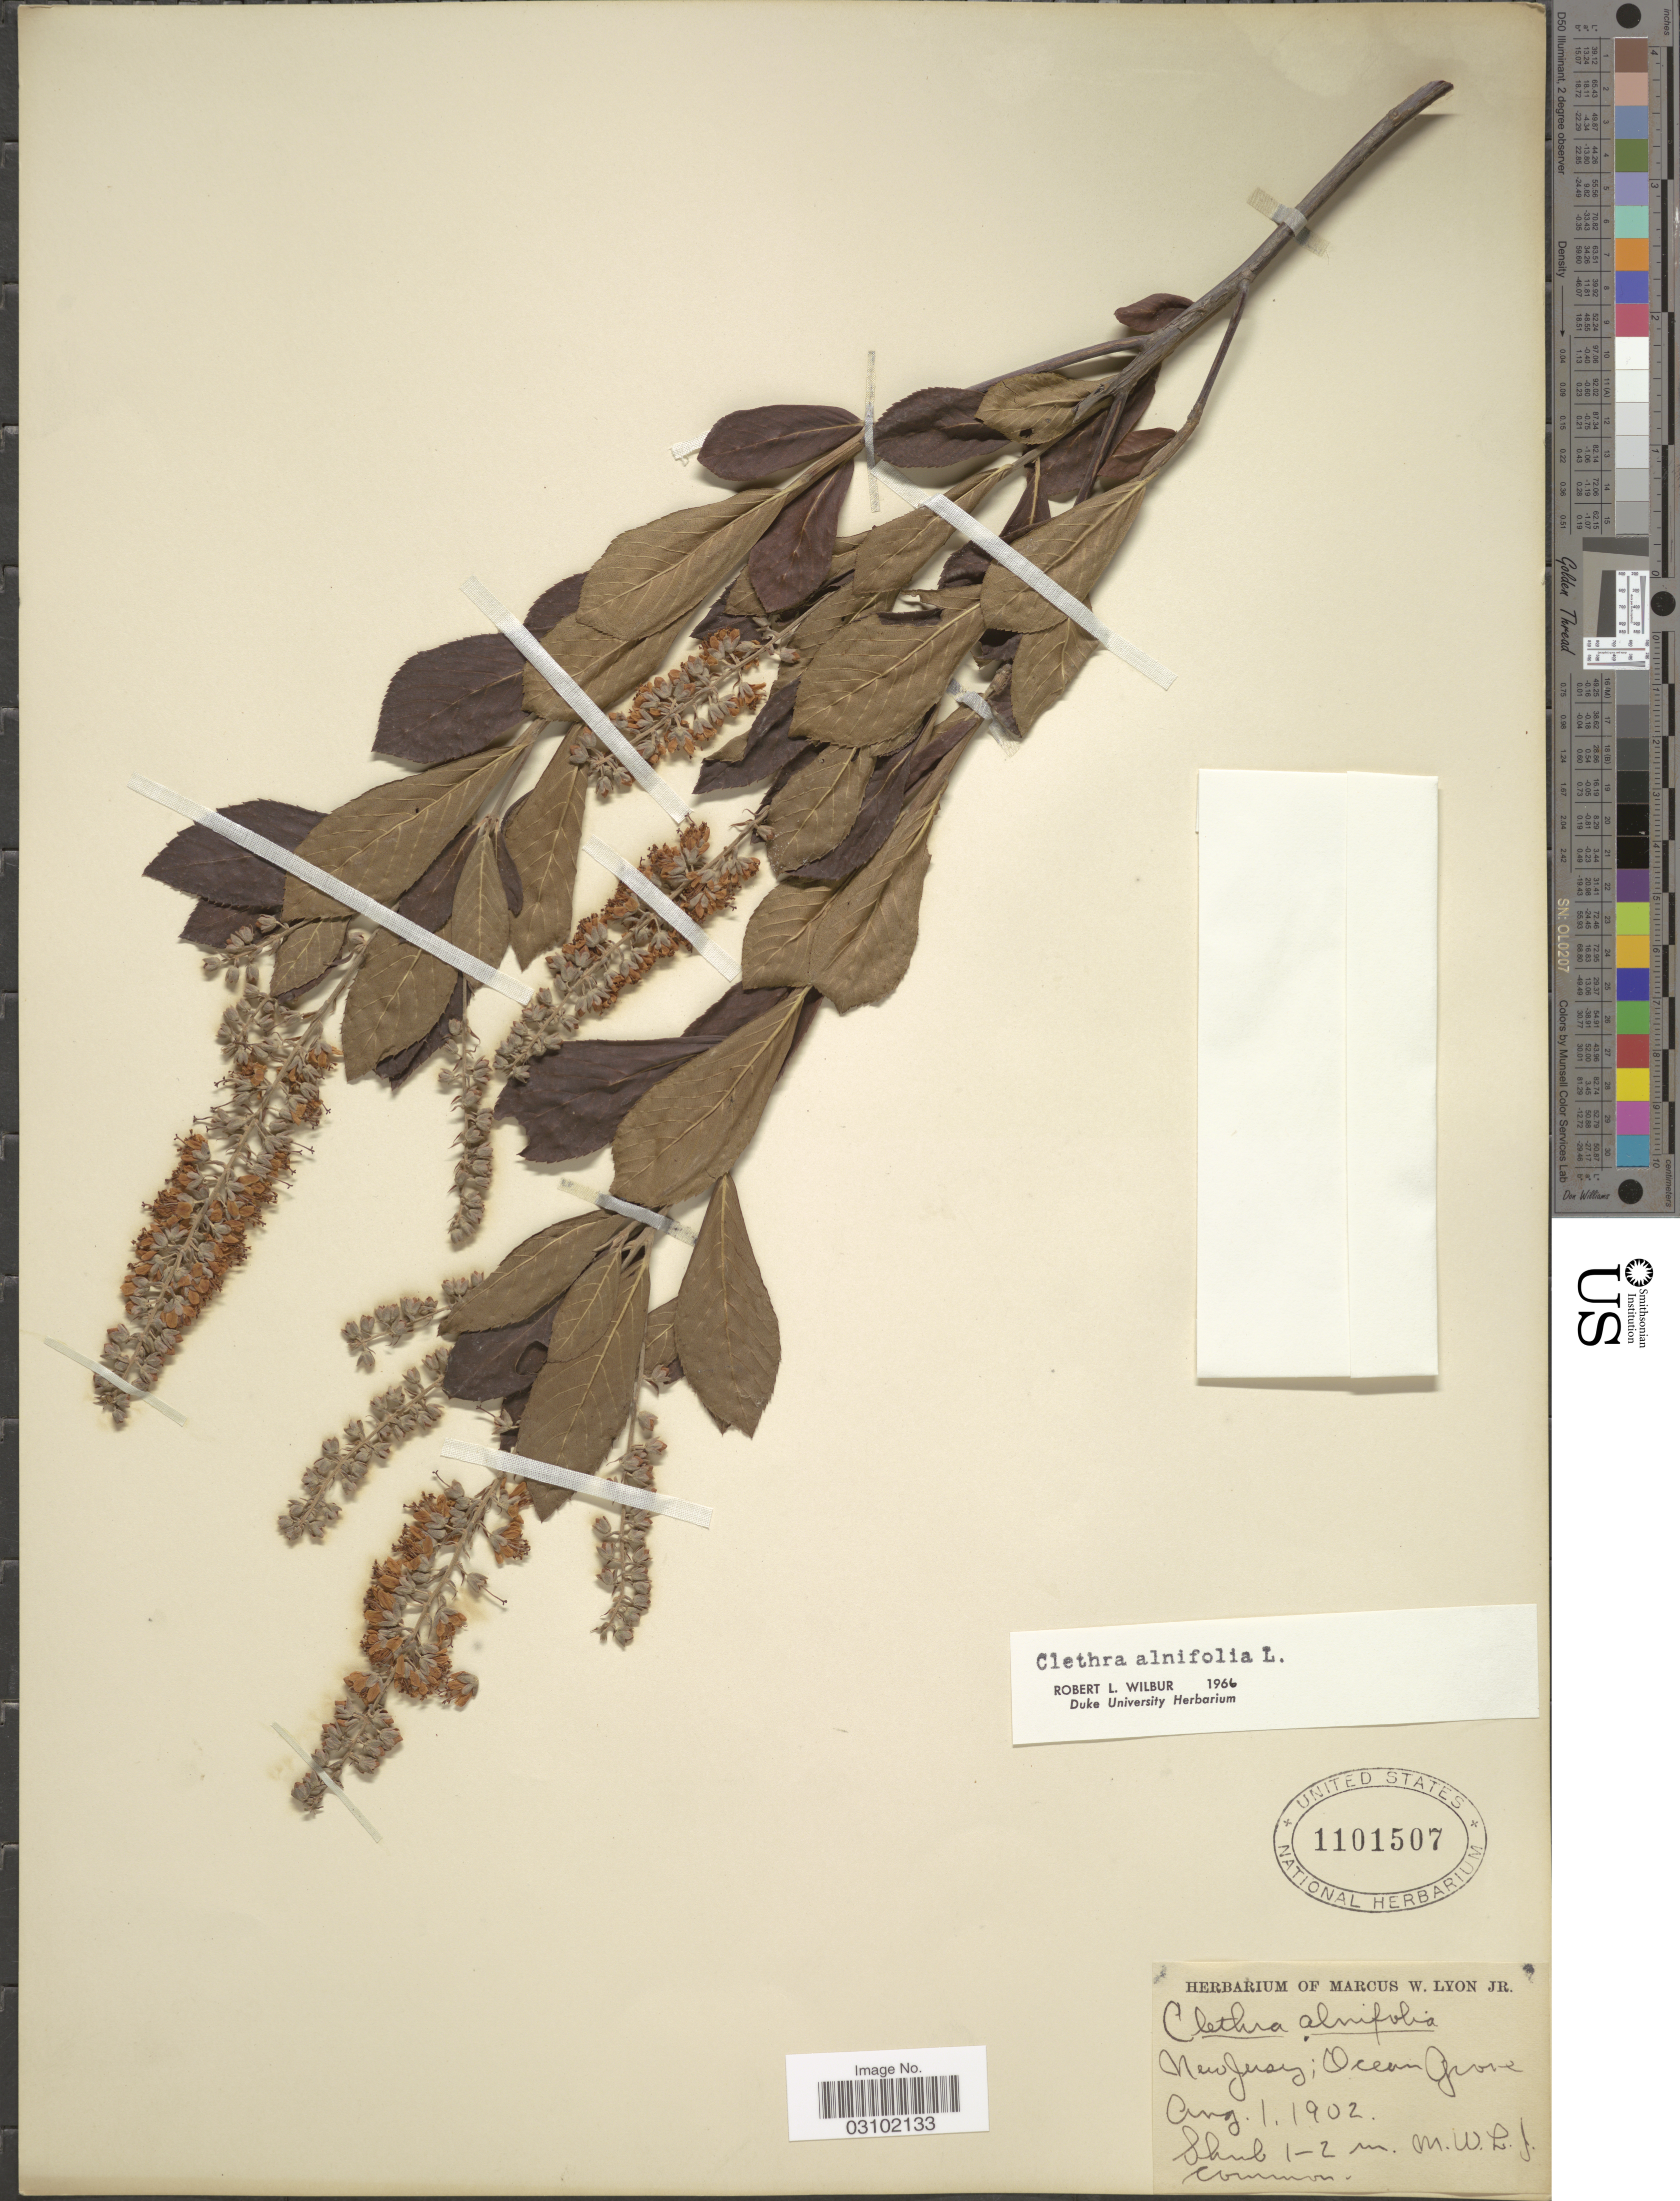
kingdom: Plantae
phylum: Tracheophyta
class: Magnoliopsida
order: Ericales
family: Clethraceae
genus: Clethra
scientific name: Clethra alnifolia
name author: L.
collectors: M. W. Lyon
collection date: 1902-08-01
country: United States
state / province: New Jersey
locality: New Jersey; Ocean Grove.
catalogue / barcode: US 1101507